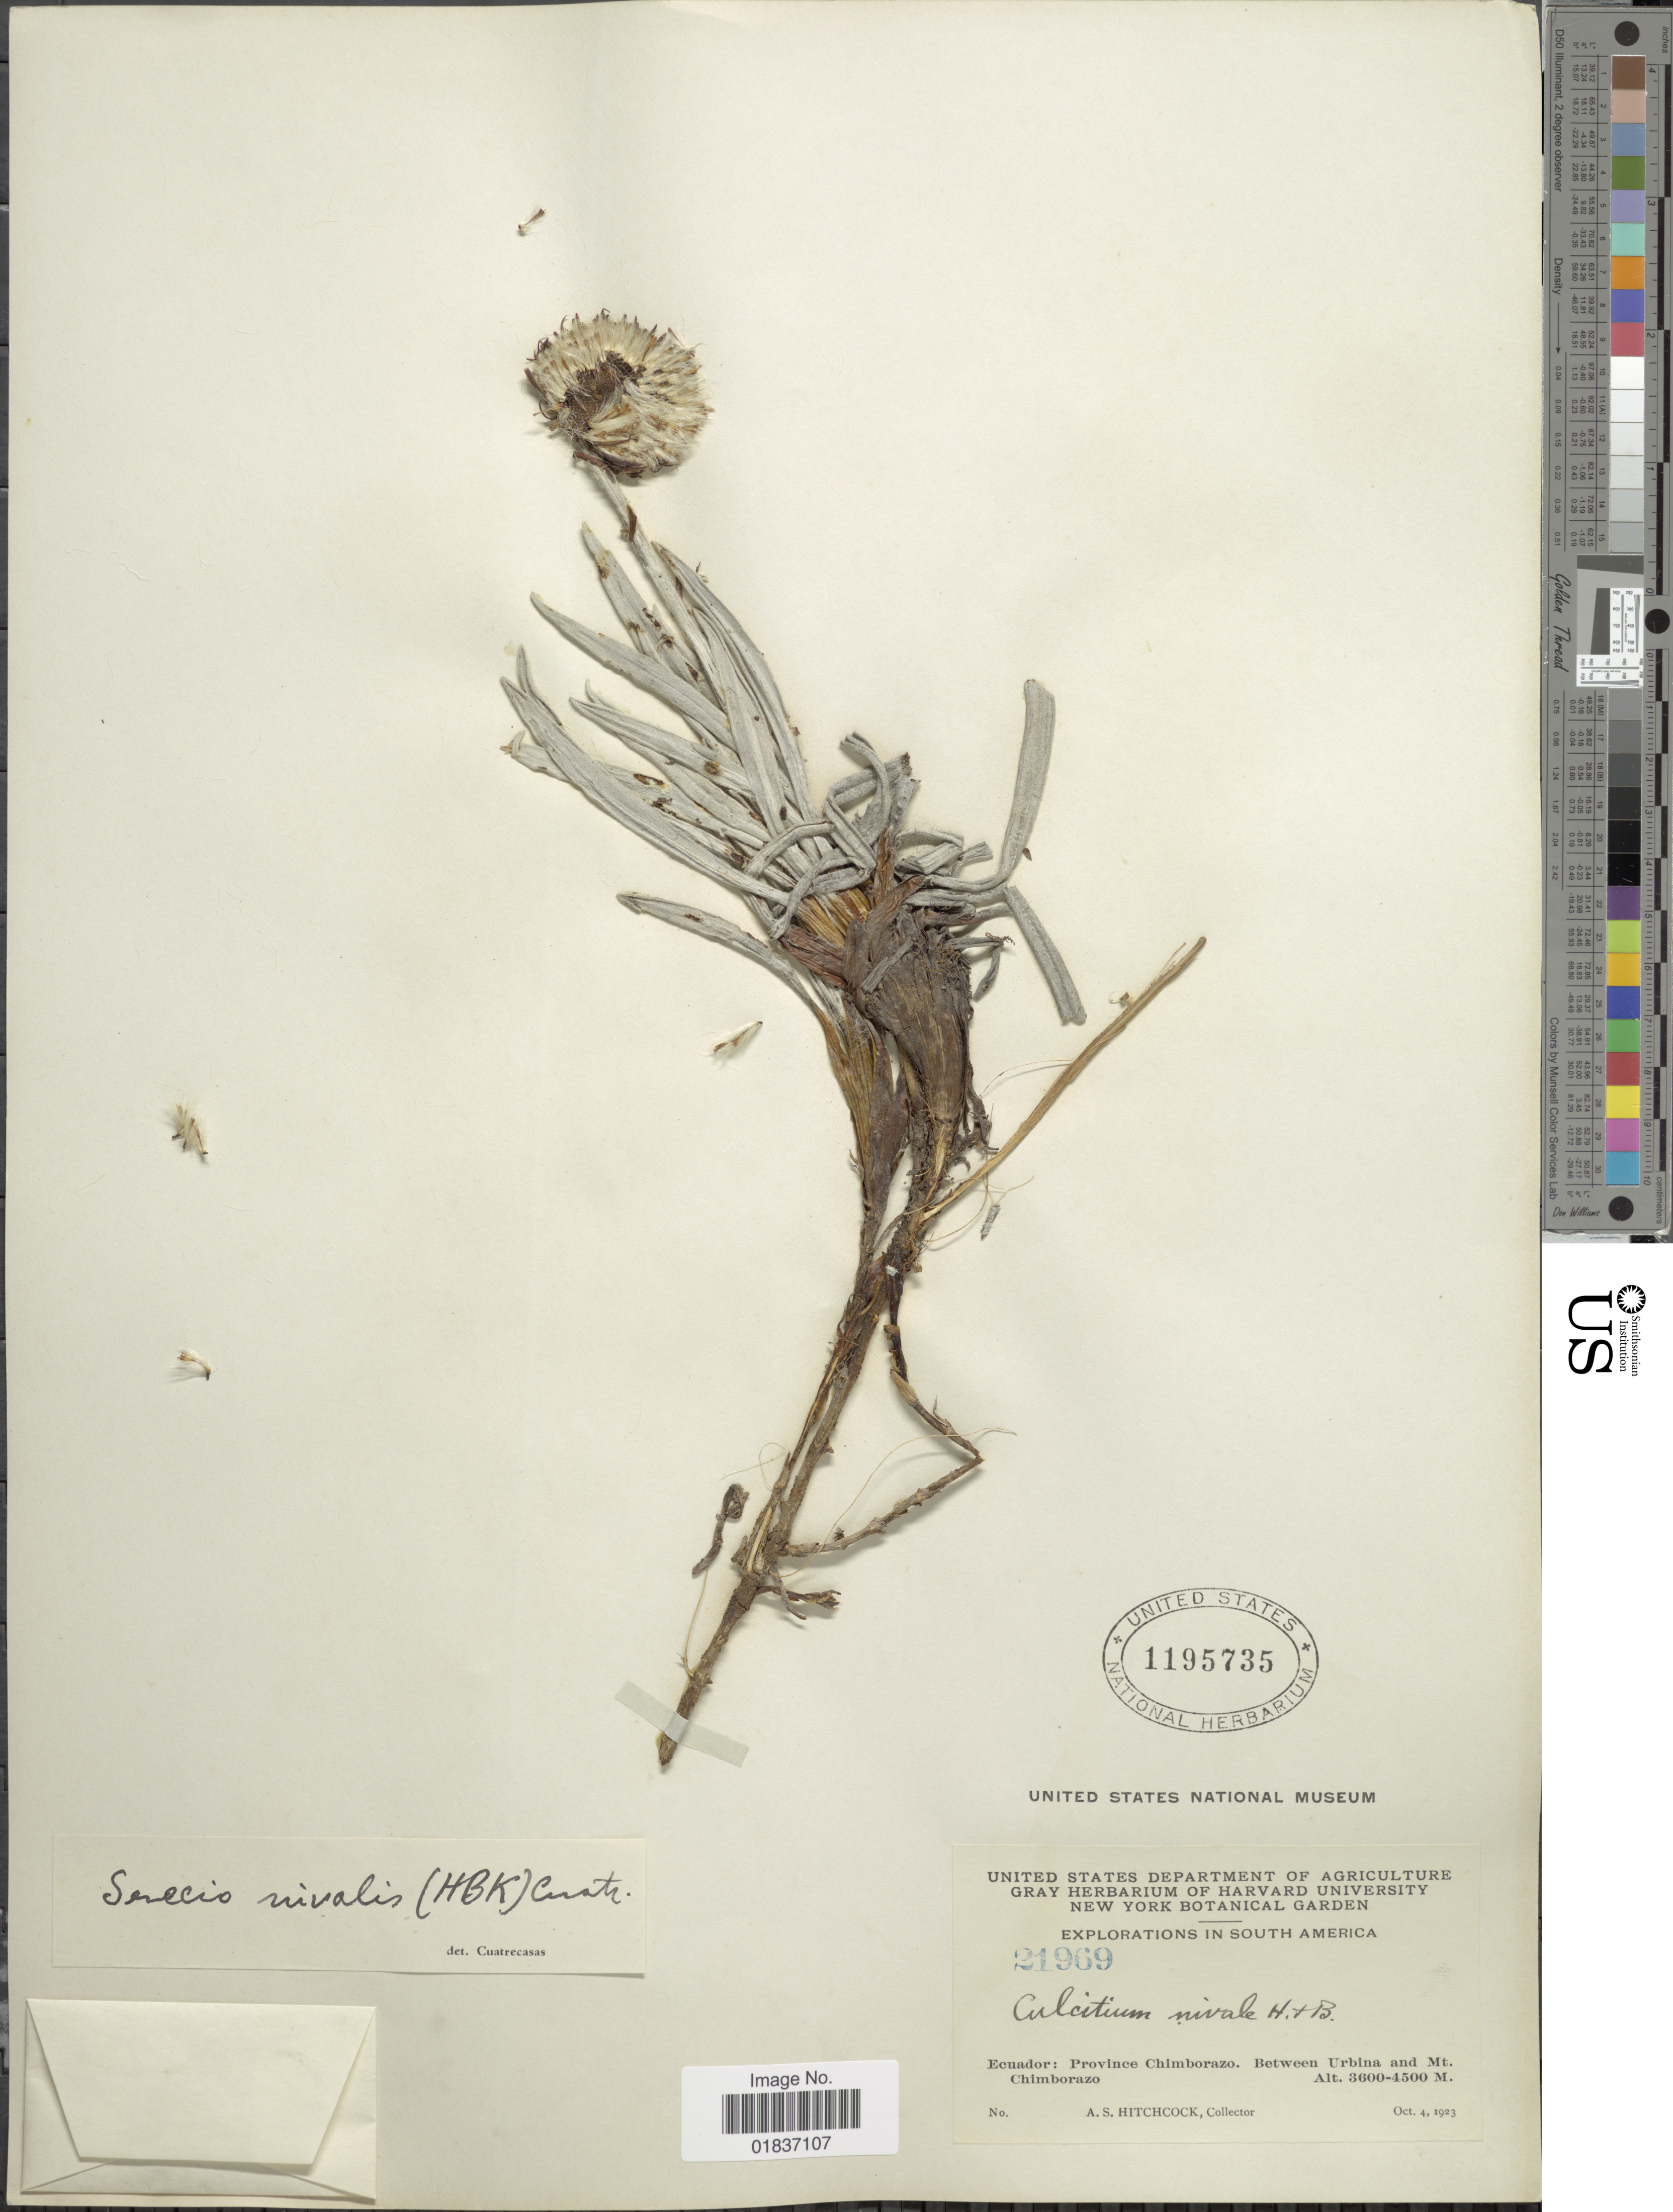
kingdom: Plantae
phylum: Tracheophyta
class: Magnoliopsida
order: Asterales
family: Asteraceae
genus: Senecio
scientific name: Senecio nivalis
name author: (Kunth) Cuatrec.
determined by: Salomon, Luciana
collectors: A. S. Hitchcock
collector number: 21969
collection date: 1923-10-04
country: Ecuador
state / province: Chimborazo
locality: Province Chimborazo. Between Urbina and Mt. Chimborazo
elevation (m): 3600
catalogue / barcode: US 1195735